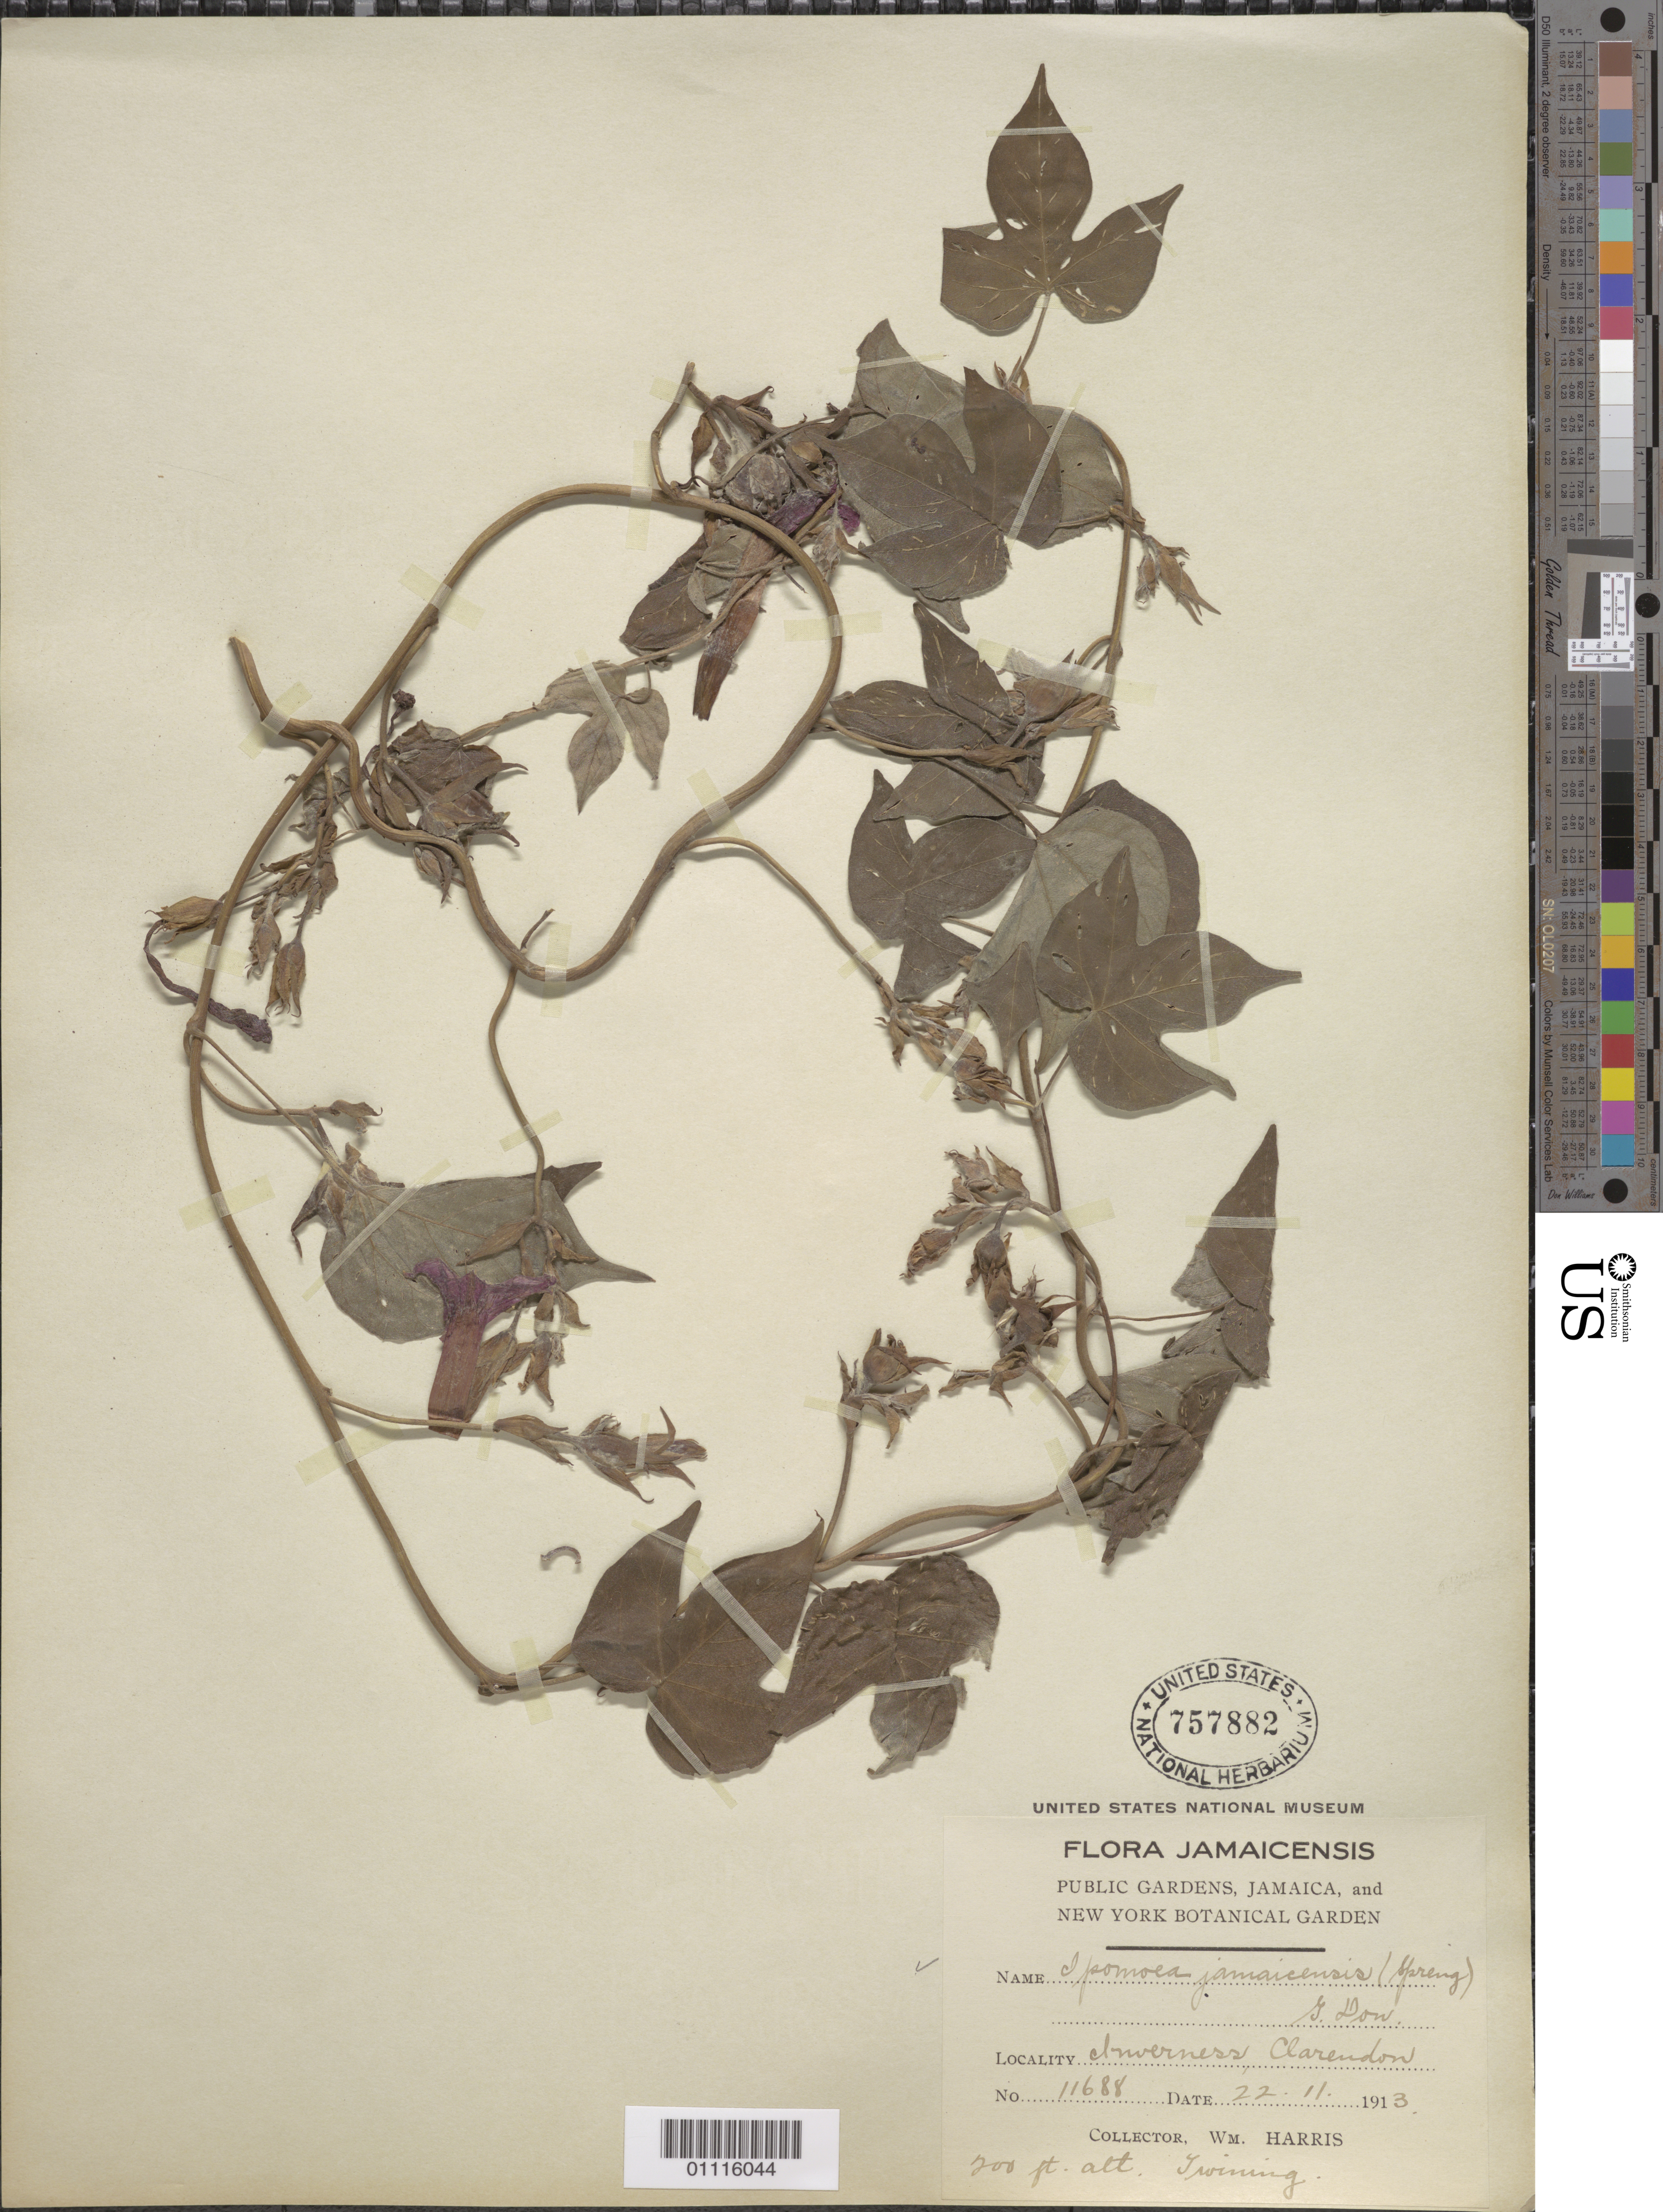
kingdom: Plantae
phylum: Tracheophyta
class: Magnoliopsida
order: Solanales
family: Convolvulaceae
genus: Ipomoea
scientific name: Ipomoea jamaicensis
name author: G. Don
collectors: W. Harris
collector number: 11688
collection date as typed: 22 Nov 1913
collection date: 1913-11-22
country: Jamaica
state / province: Clarendon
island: Jamaica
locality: Inverness.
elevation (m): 61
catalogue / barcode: US 757882